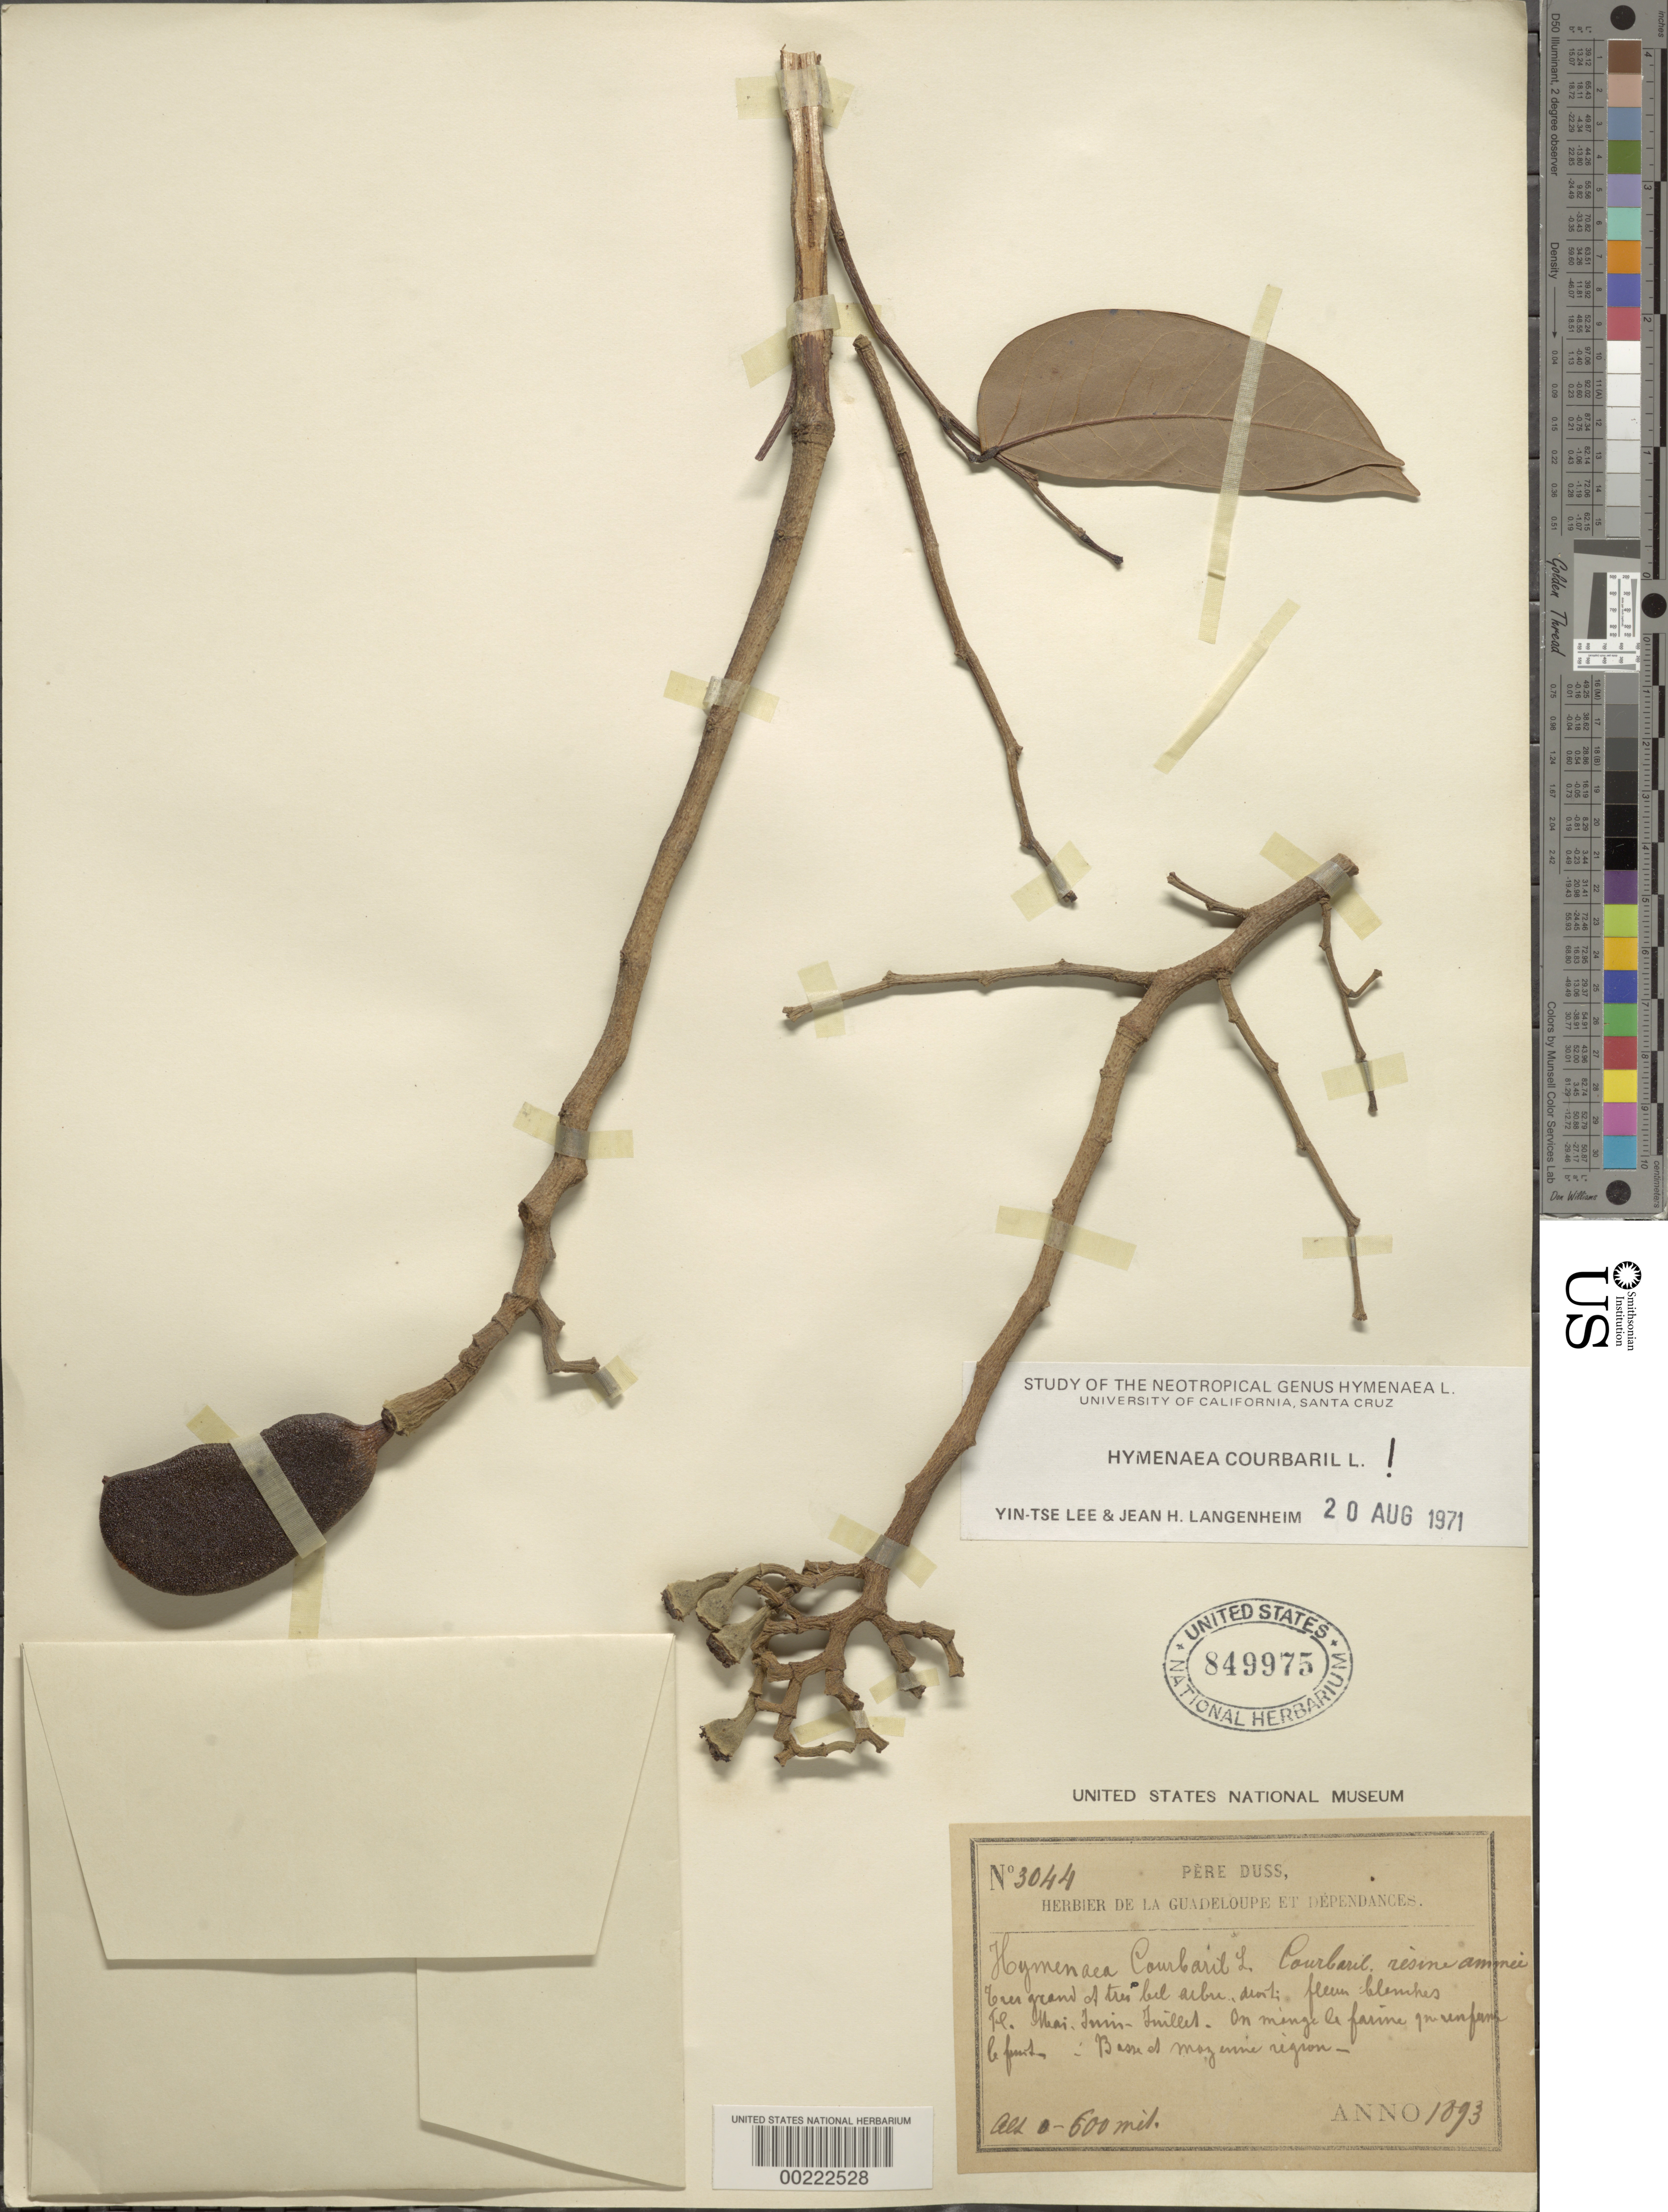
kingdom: Plantae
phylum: Tracheophyta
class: Magnoliopsida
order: Fabales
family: Fabaceae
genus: Hymenaea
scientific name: Hymenaea courbaril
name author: L.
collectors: Père Duss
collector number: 3044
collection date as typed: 1893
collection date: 1893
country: Guadeloupe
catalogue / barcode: US 849975